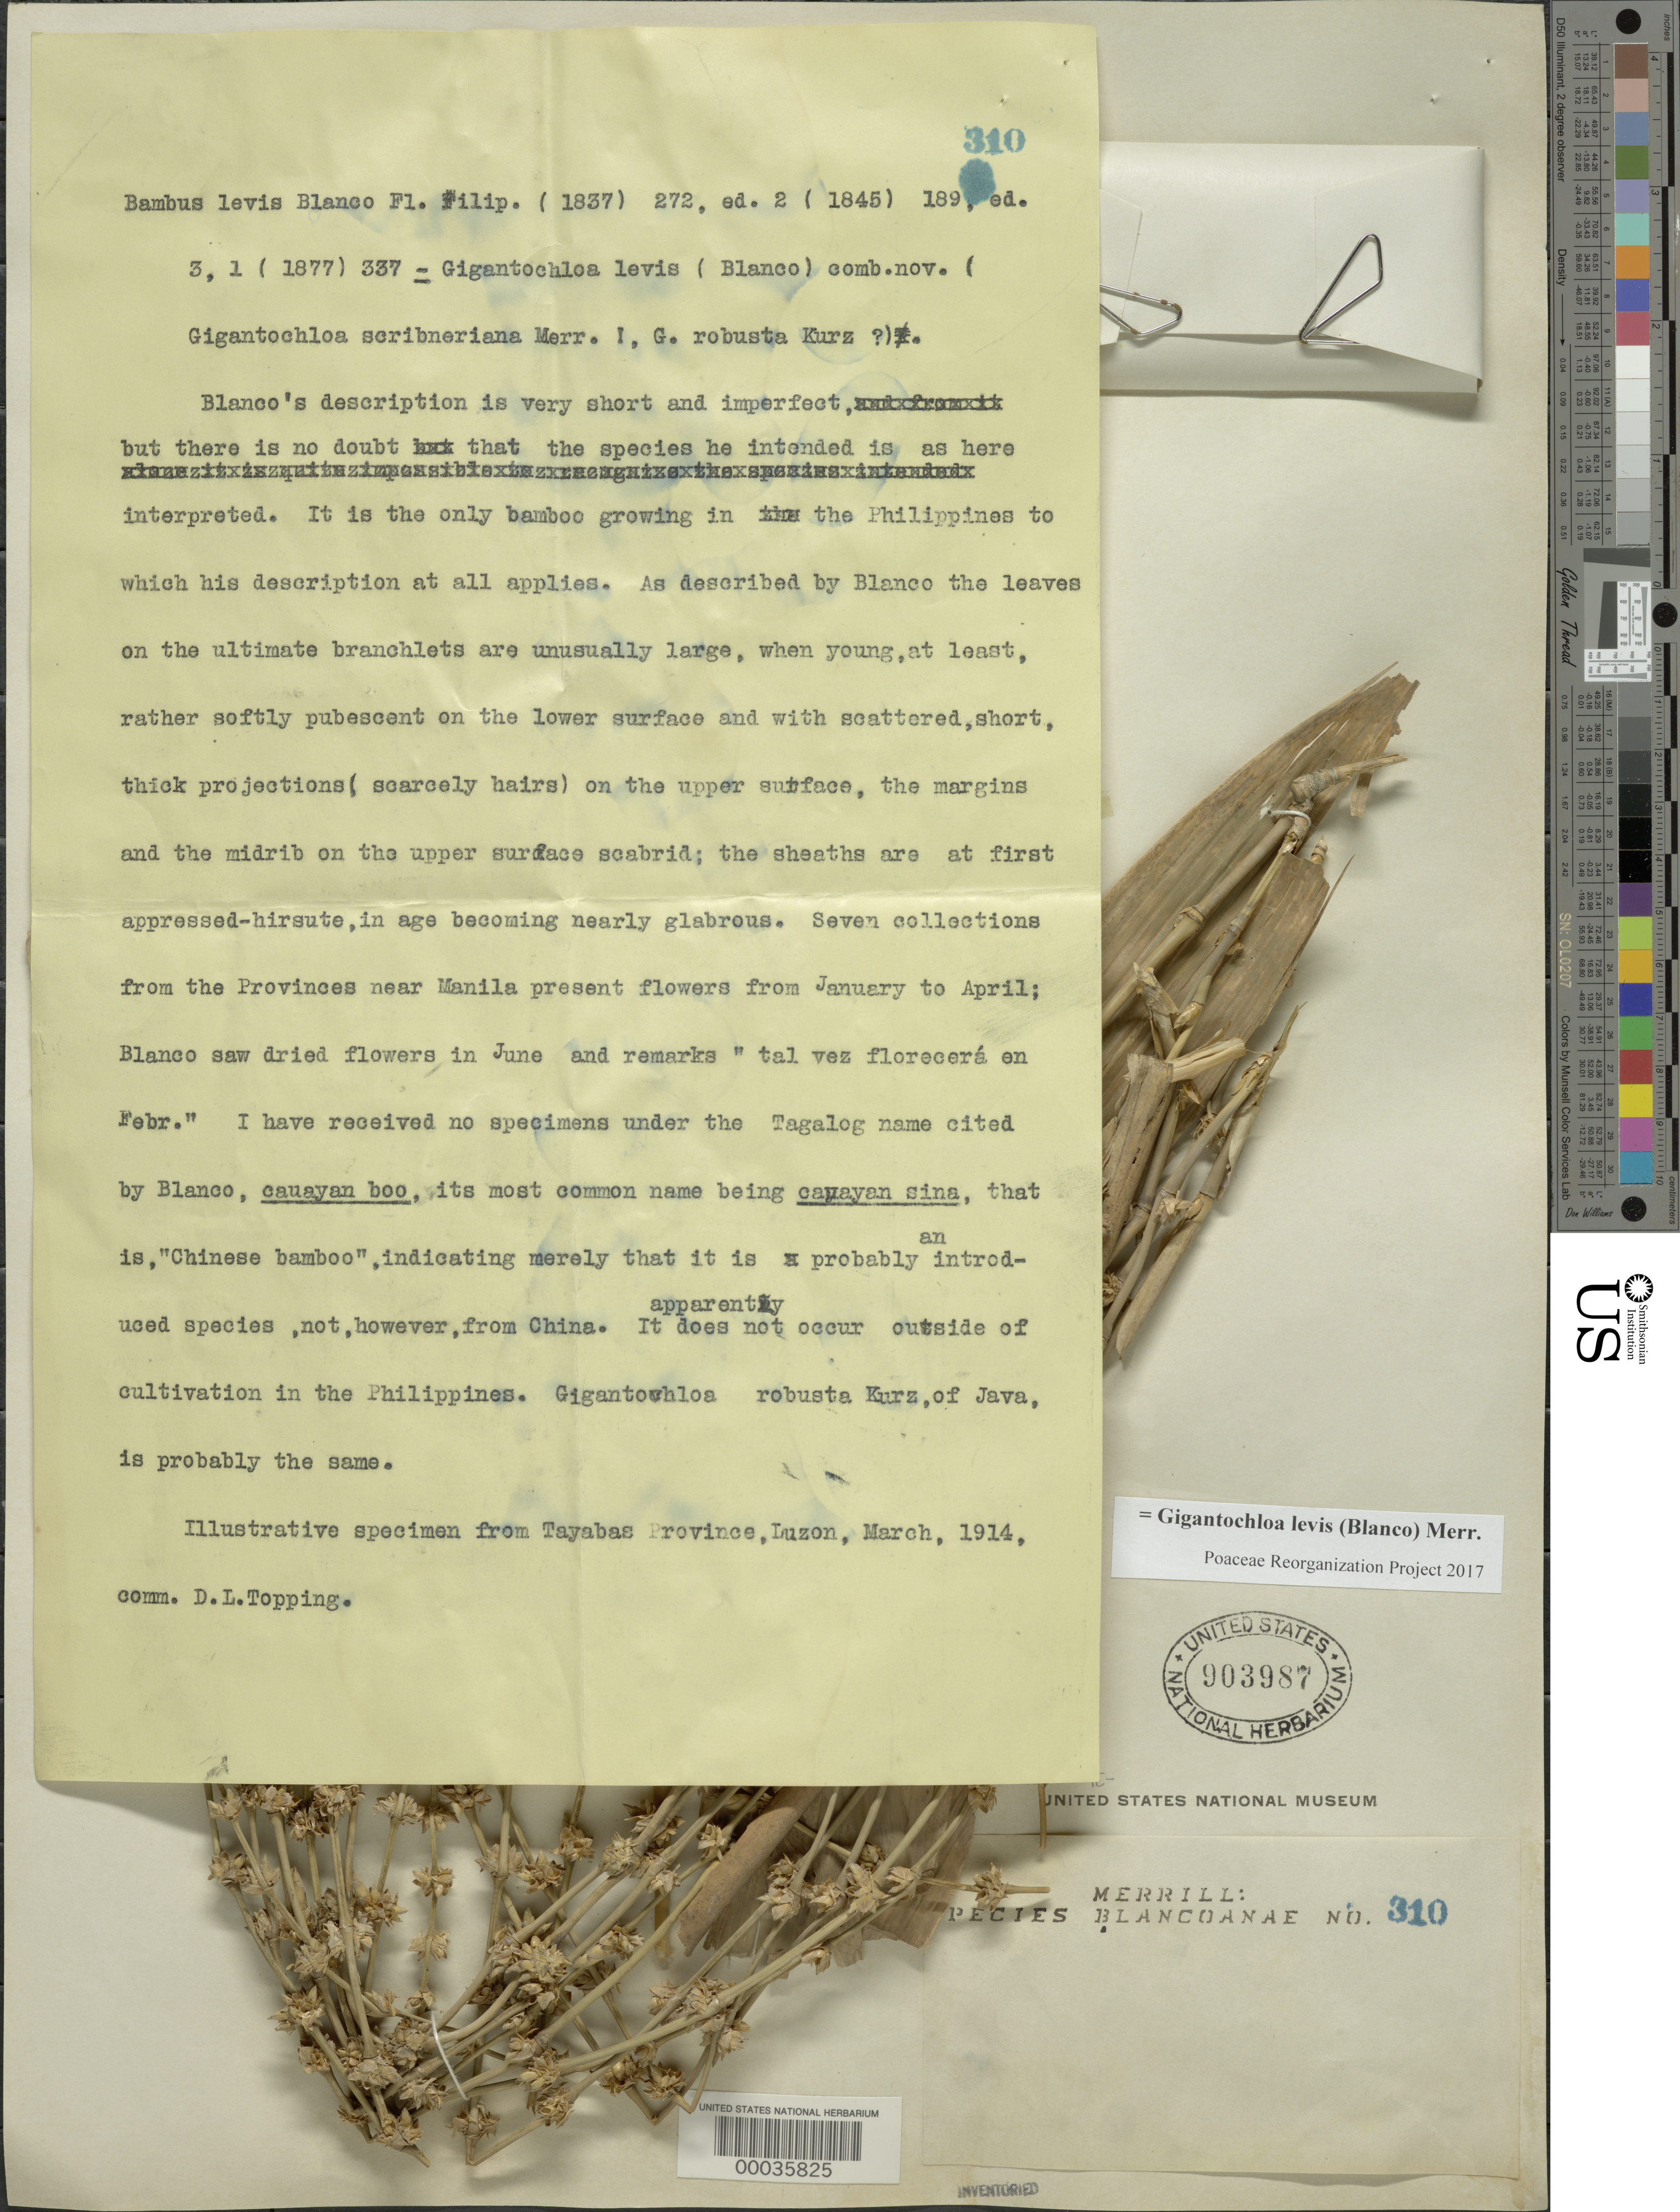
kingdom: Plantae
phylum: Tracheophyta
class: Liliopsida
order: Poales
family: Poaceae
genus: Gigantochloa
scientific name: Gigantochloa levis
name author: (Blanco) Merr.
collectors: E. D. Merrill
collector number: Sp. Blancoan. 0310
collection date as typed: Mar 1914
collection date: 1914-03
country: Philippines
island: Luzon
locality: Tayabas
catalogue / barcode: US 903987